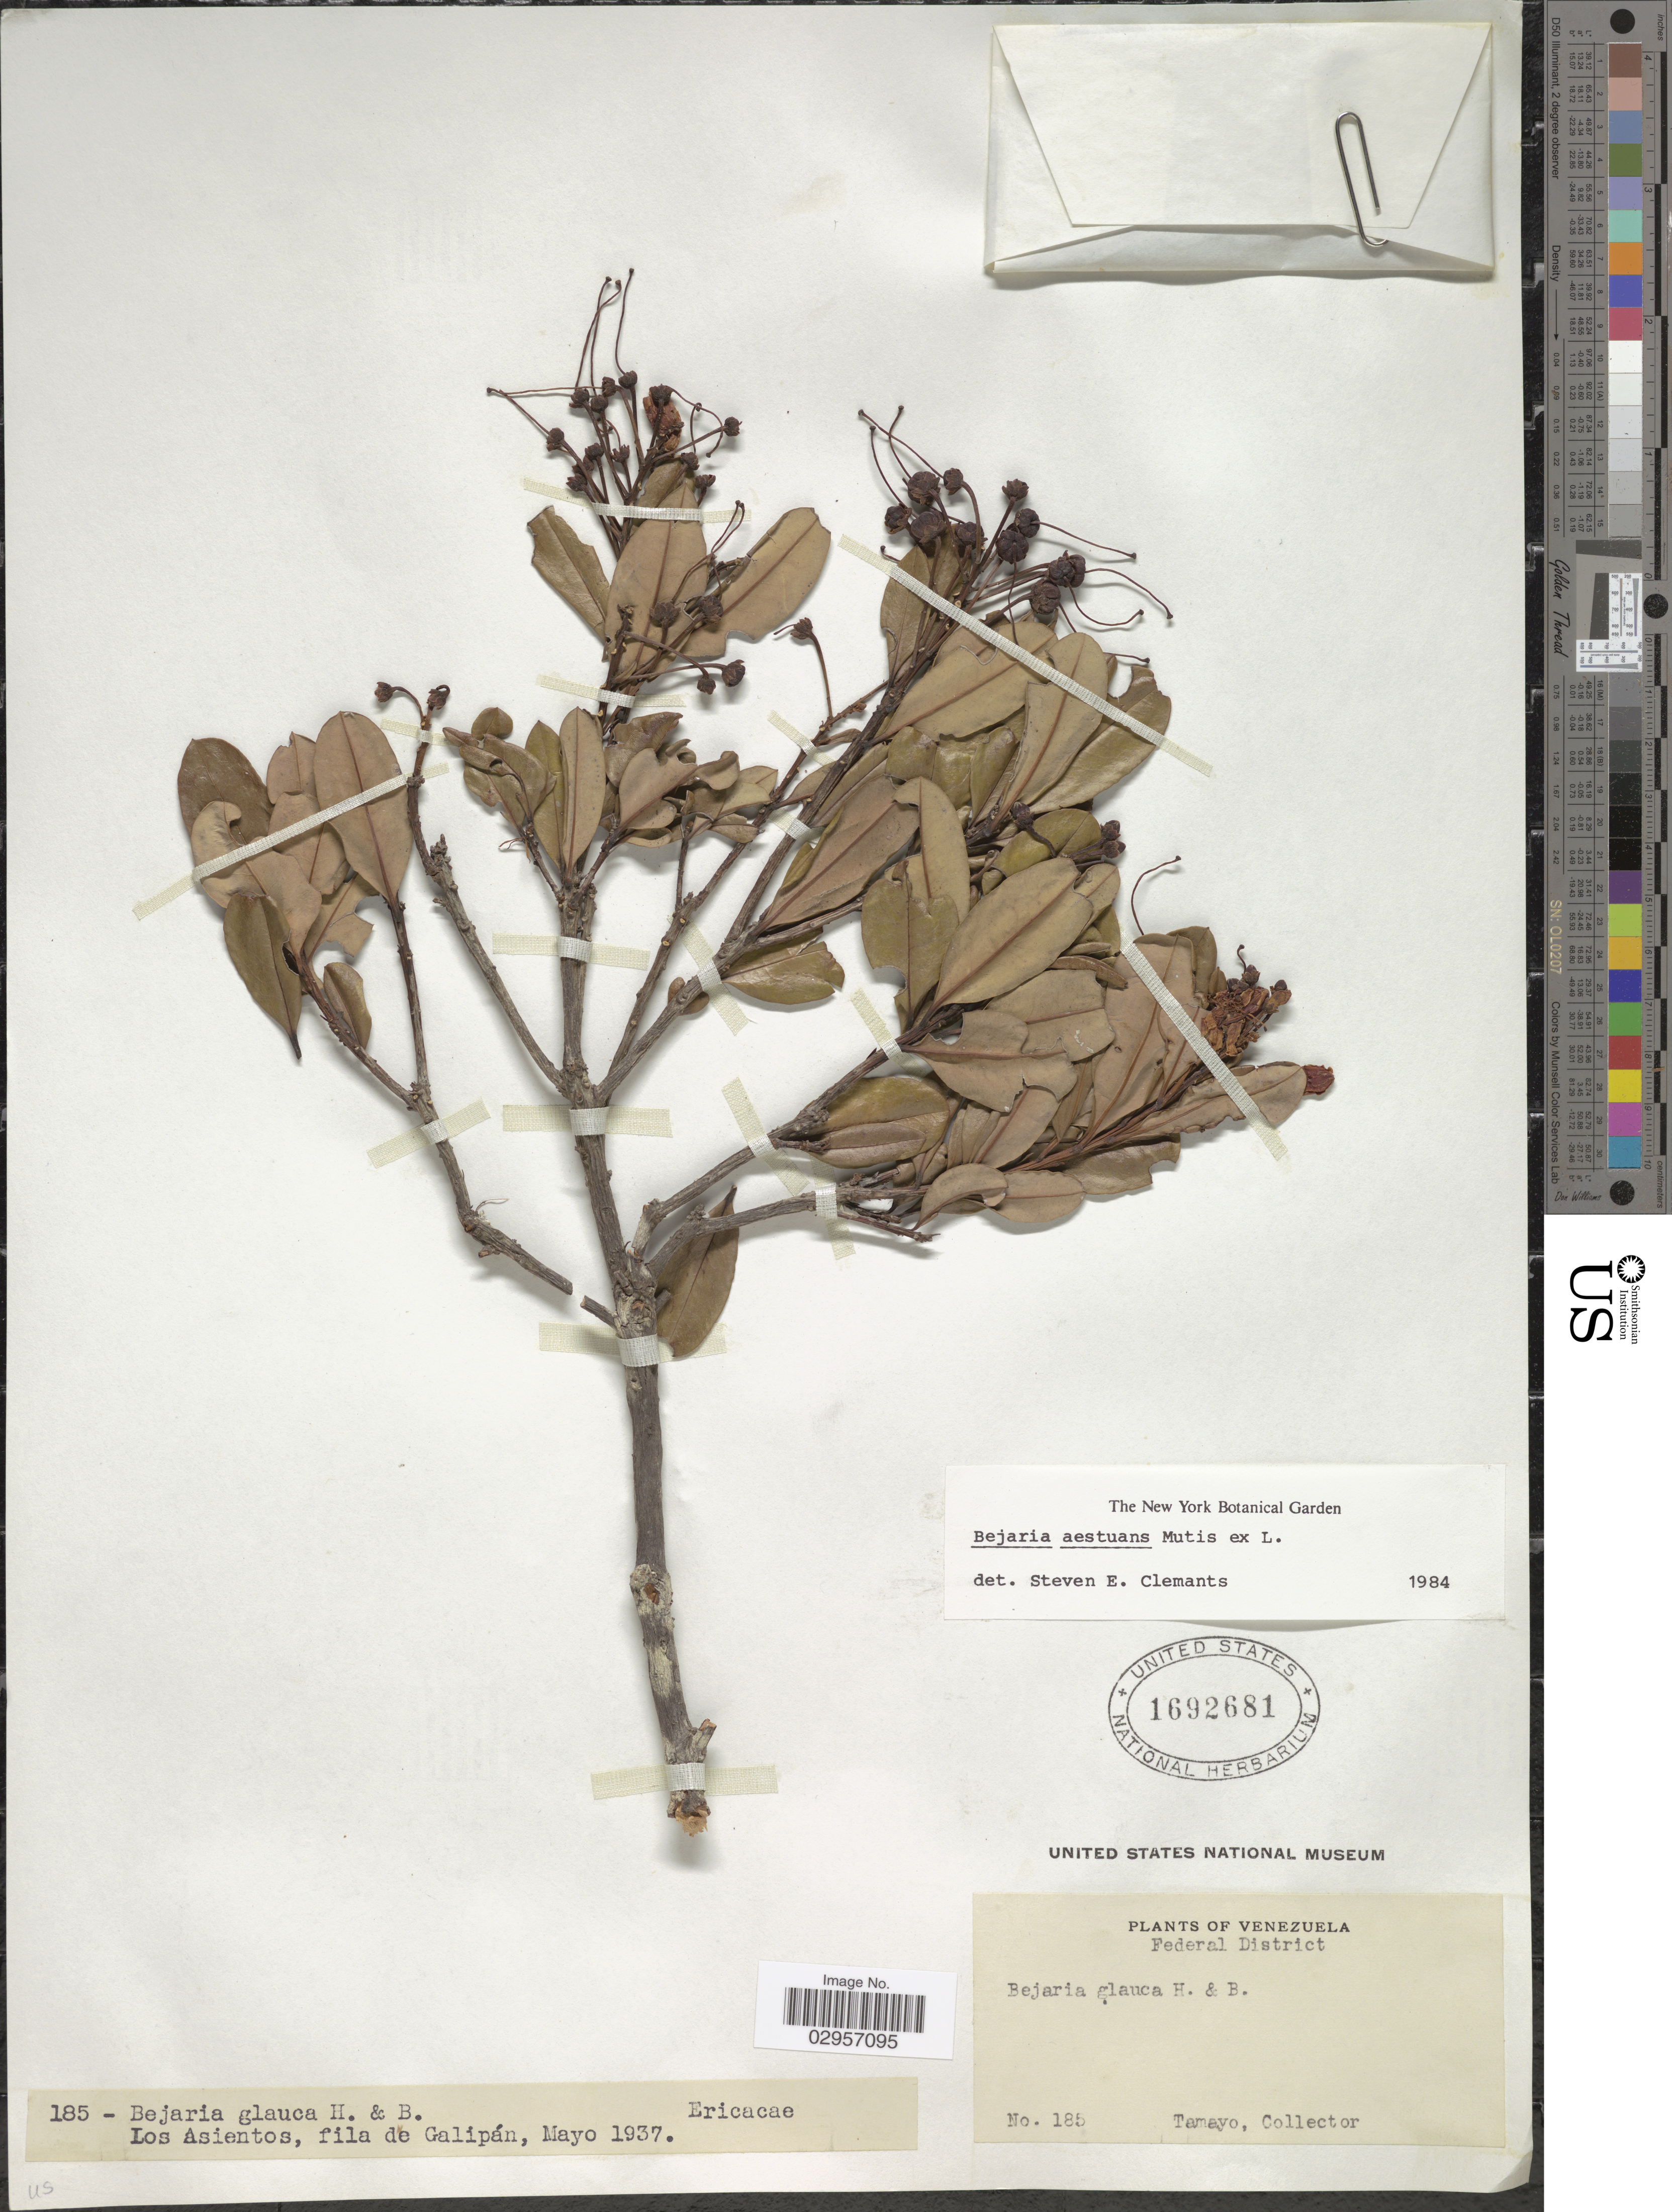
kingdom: Plantae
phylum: Tracheophyta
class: Magnoliopsida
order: Ericales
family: Ericaceae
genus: Befaria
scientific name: Befaria aestuans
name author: Mutis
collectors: -. Tamayo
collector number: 185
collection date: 1937-05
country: Venezuela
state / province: Distrito Federal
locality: Federal District. Los Asientos, fila de Calipán.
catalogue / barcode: US 1692681